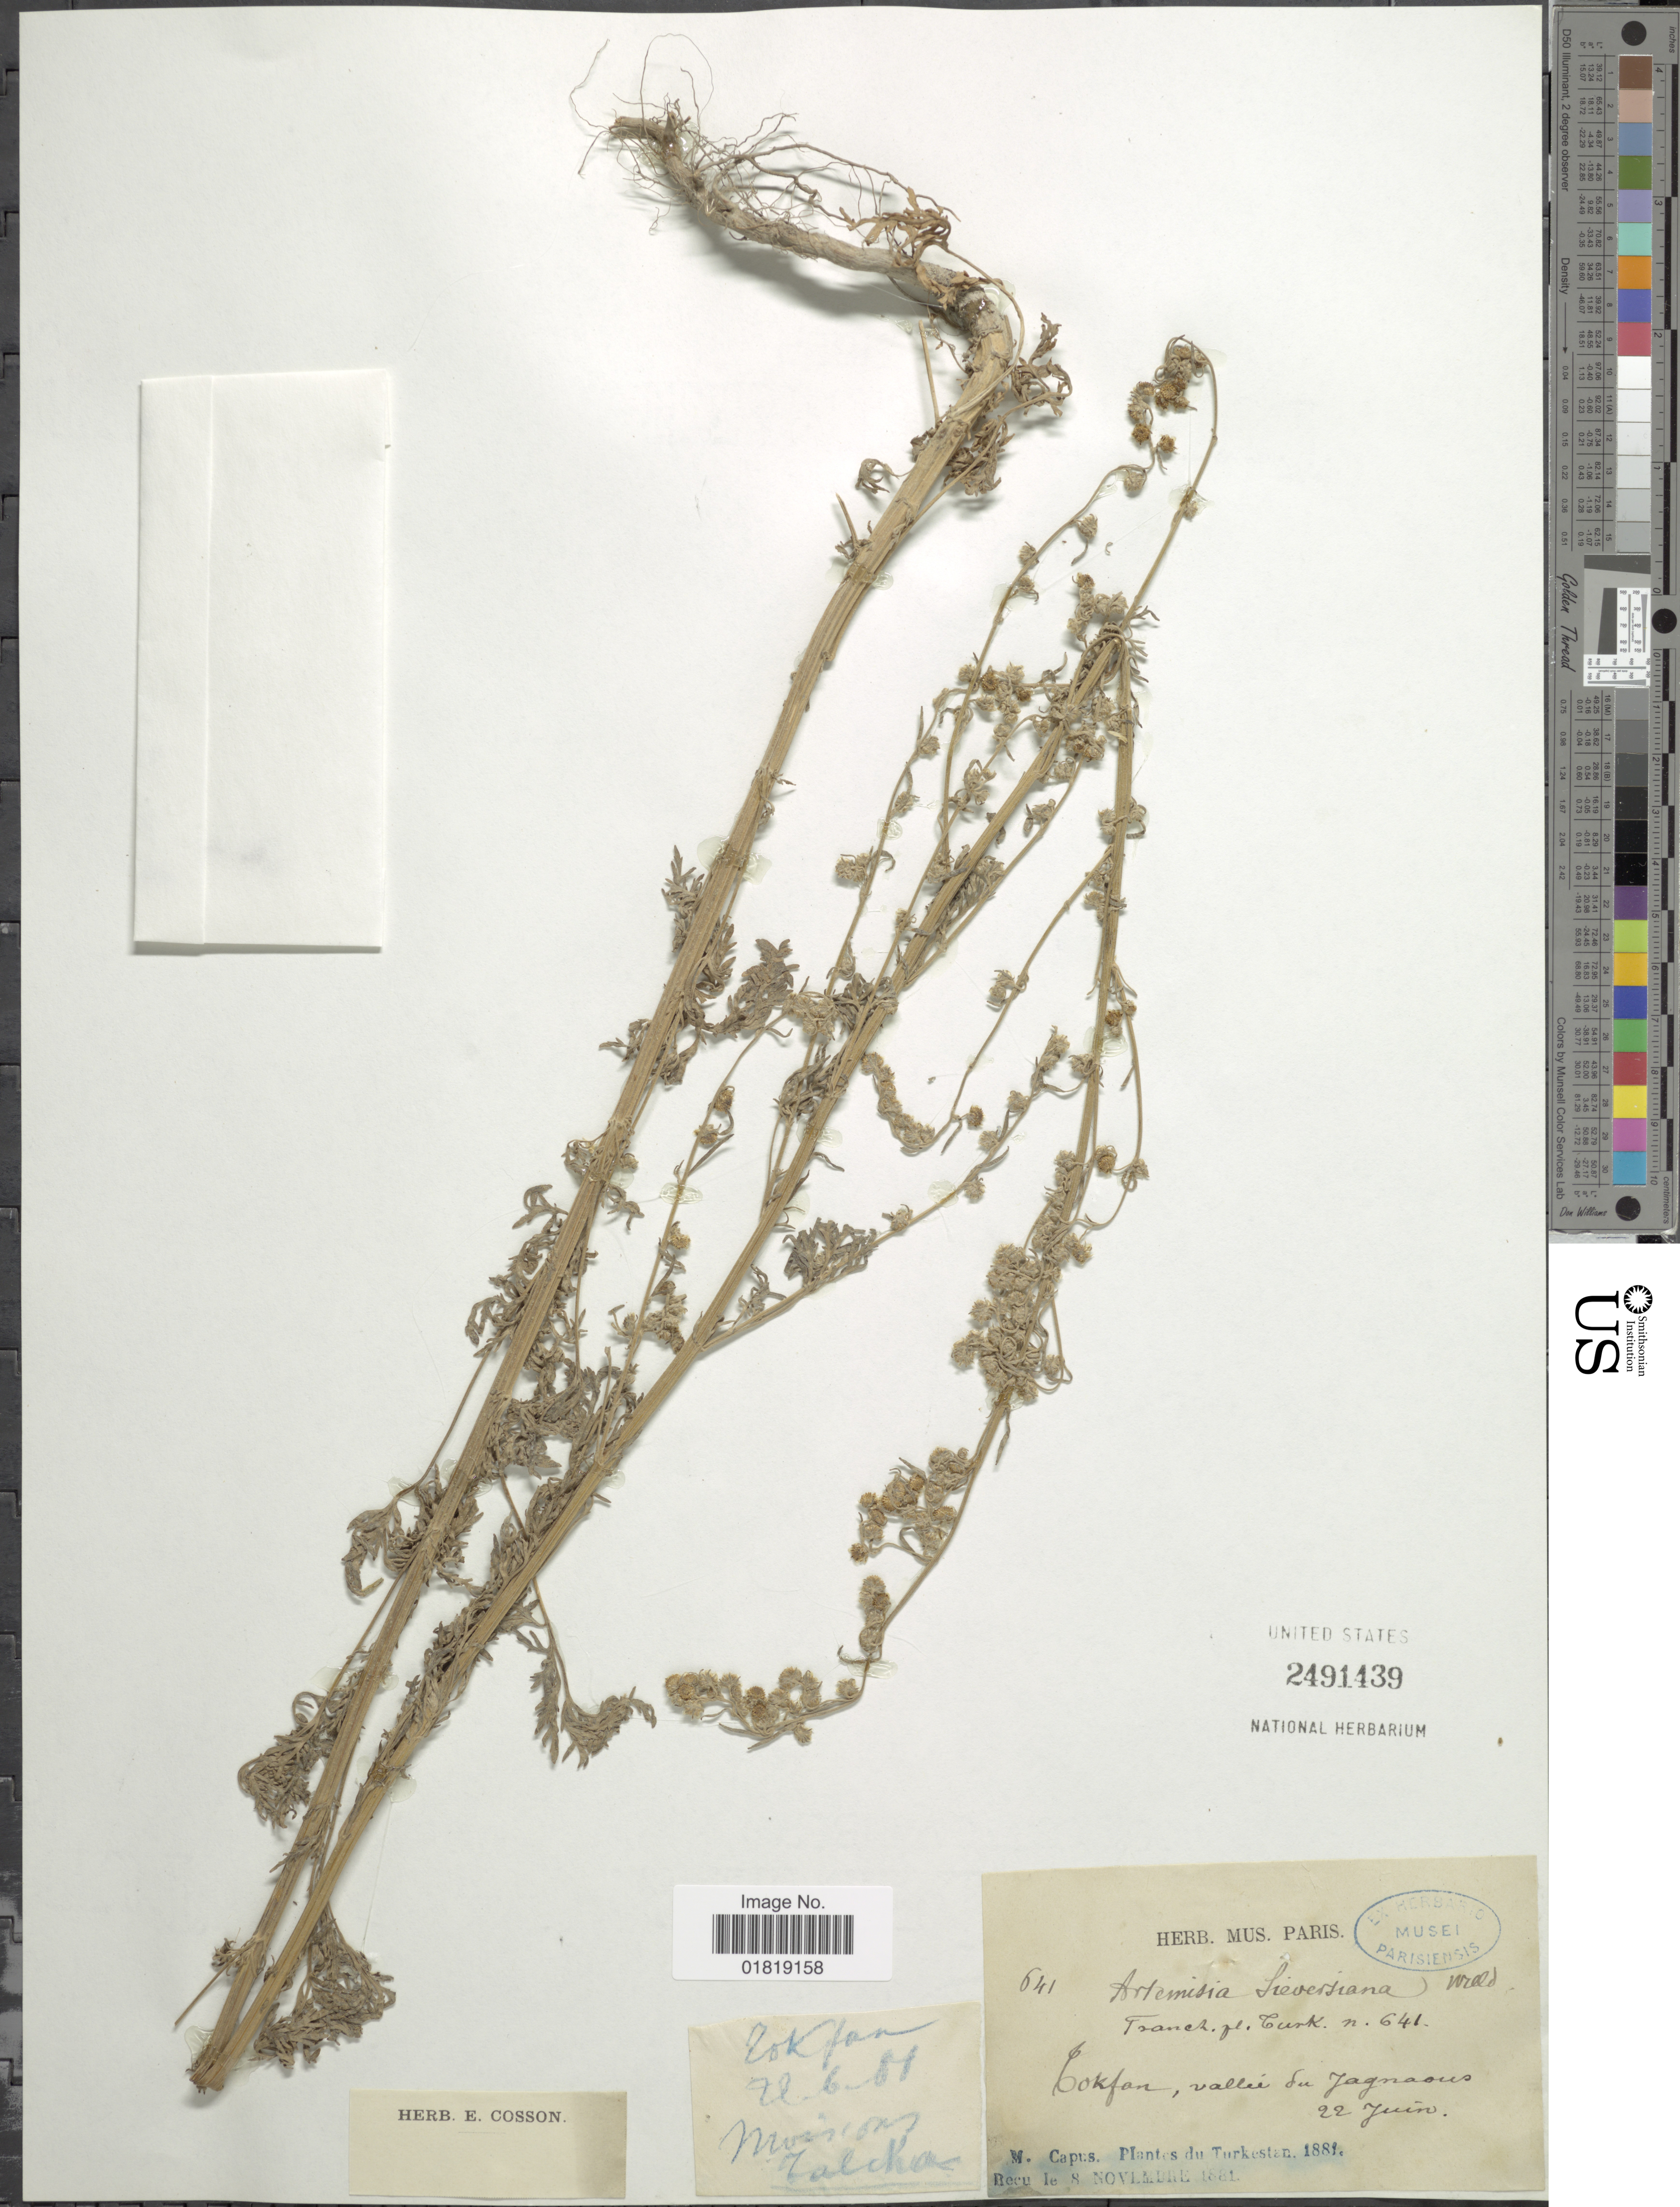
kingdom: Plantae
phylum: Tracheophyta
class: Magnoliopsida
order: Asterales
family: Asteraceae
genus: Artemisia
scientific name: Artemisia sieversiana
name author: Willd.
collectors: M. Capus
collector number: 641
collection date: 1881-11-08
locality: Turkestan, Tokfan, vallee du Jagnaous [interpreted]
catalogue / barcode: US 2491439